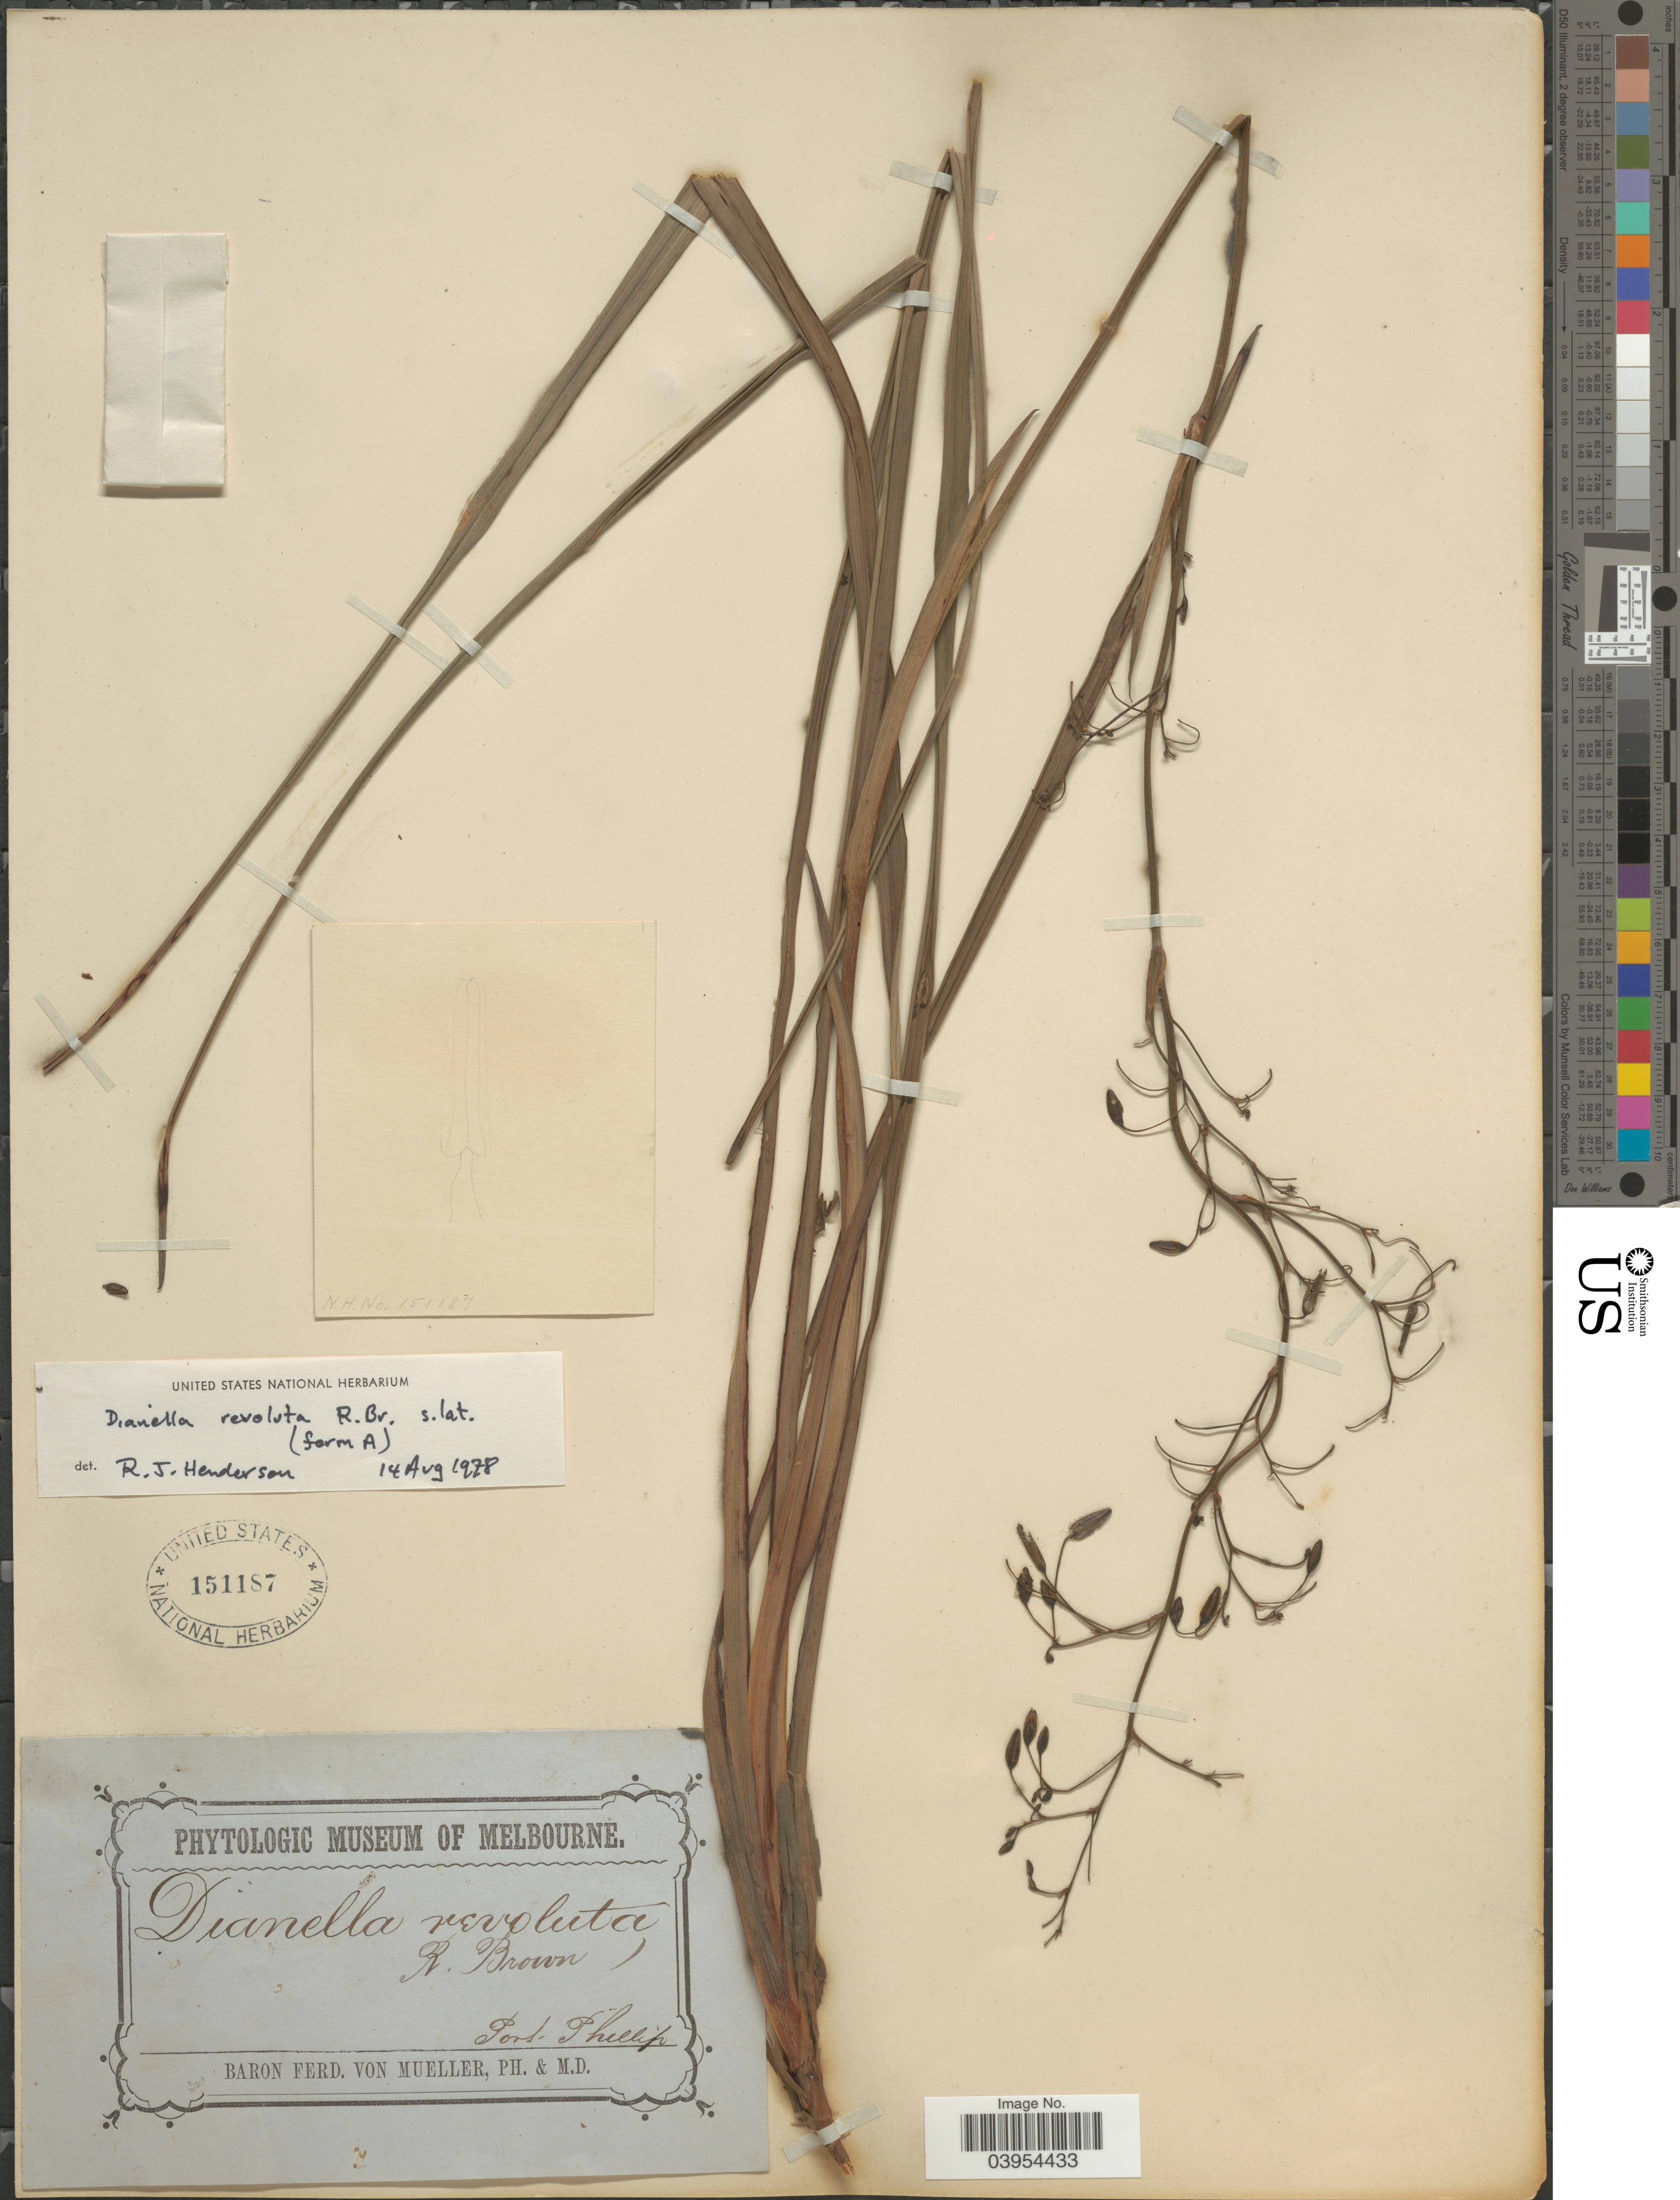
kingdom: Plantae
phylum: Tracheophyta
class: Liliopsida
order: Asparagales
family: Asphodelaceae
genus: Dianella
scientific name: Dianella revoluta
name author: R. Br.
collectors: F. Mueller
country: Australia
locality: Port Phillip.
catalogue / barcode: US 151187